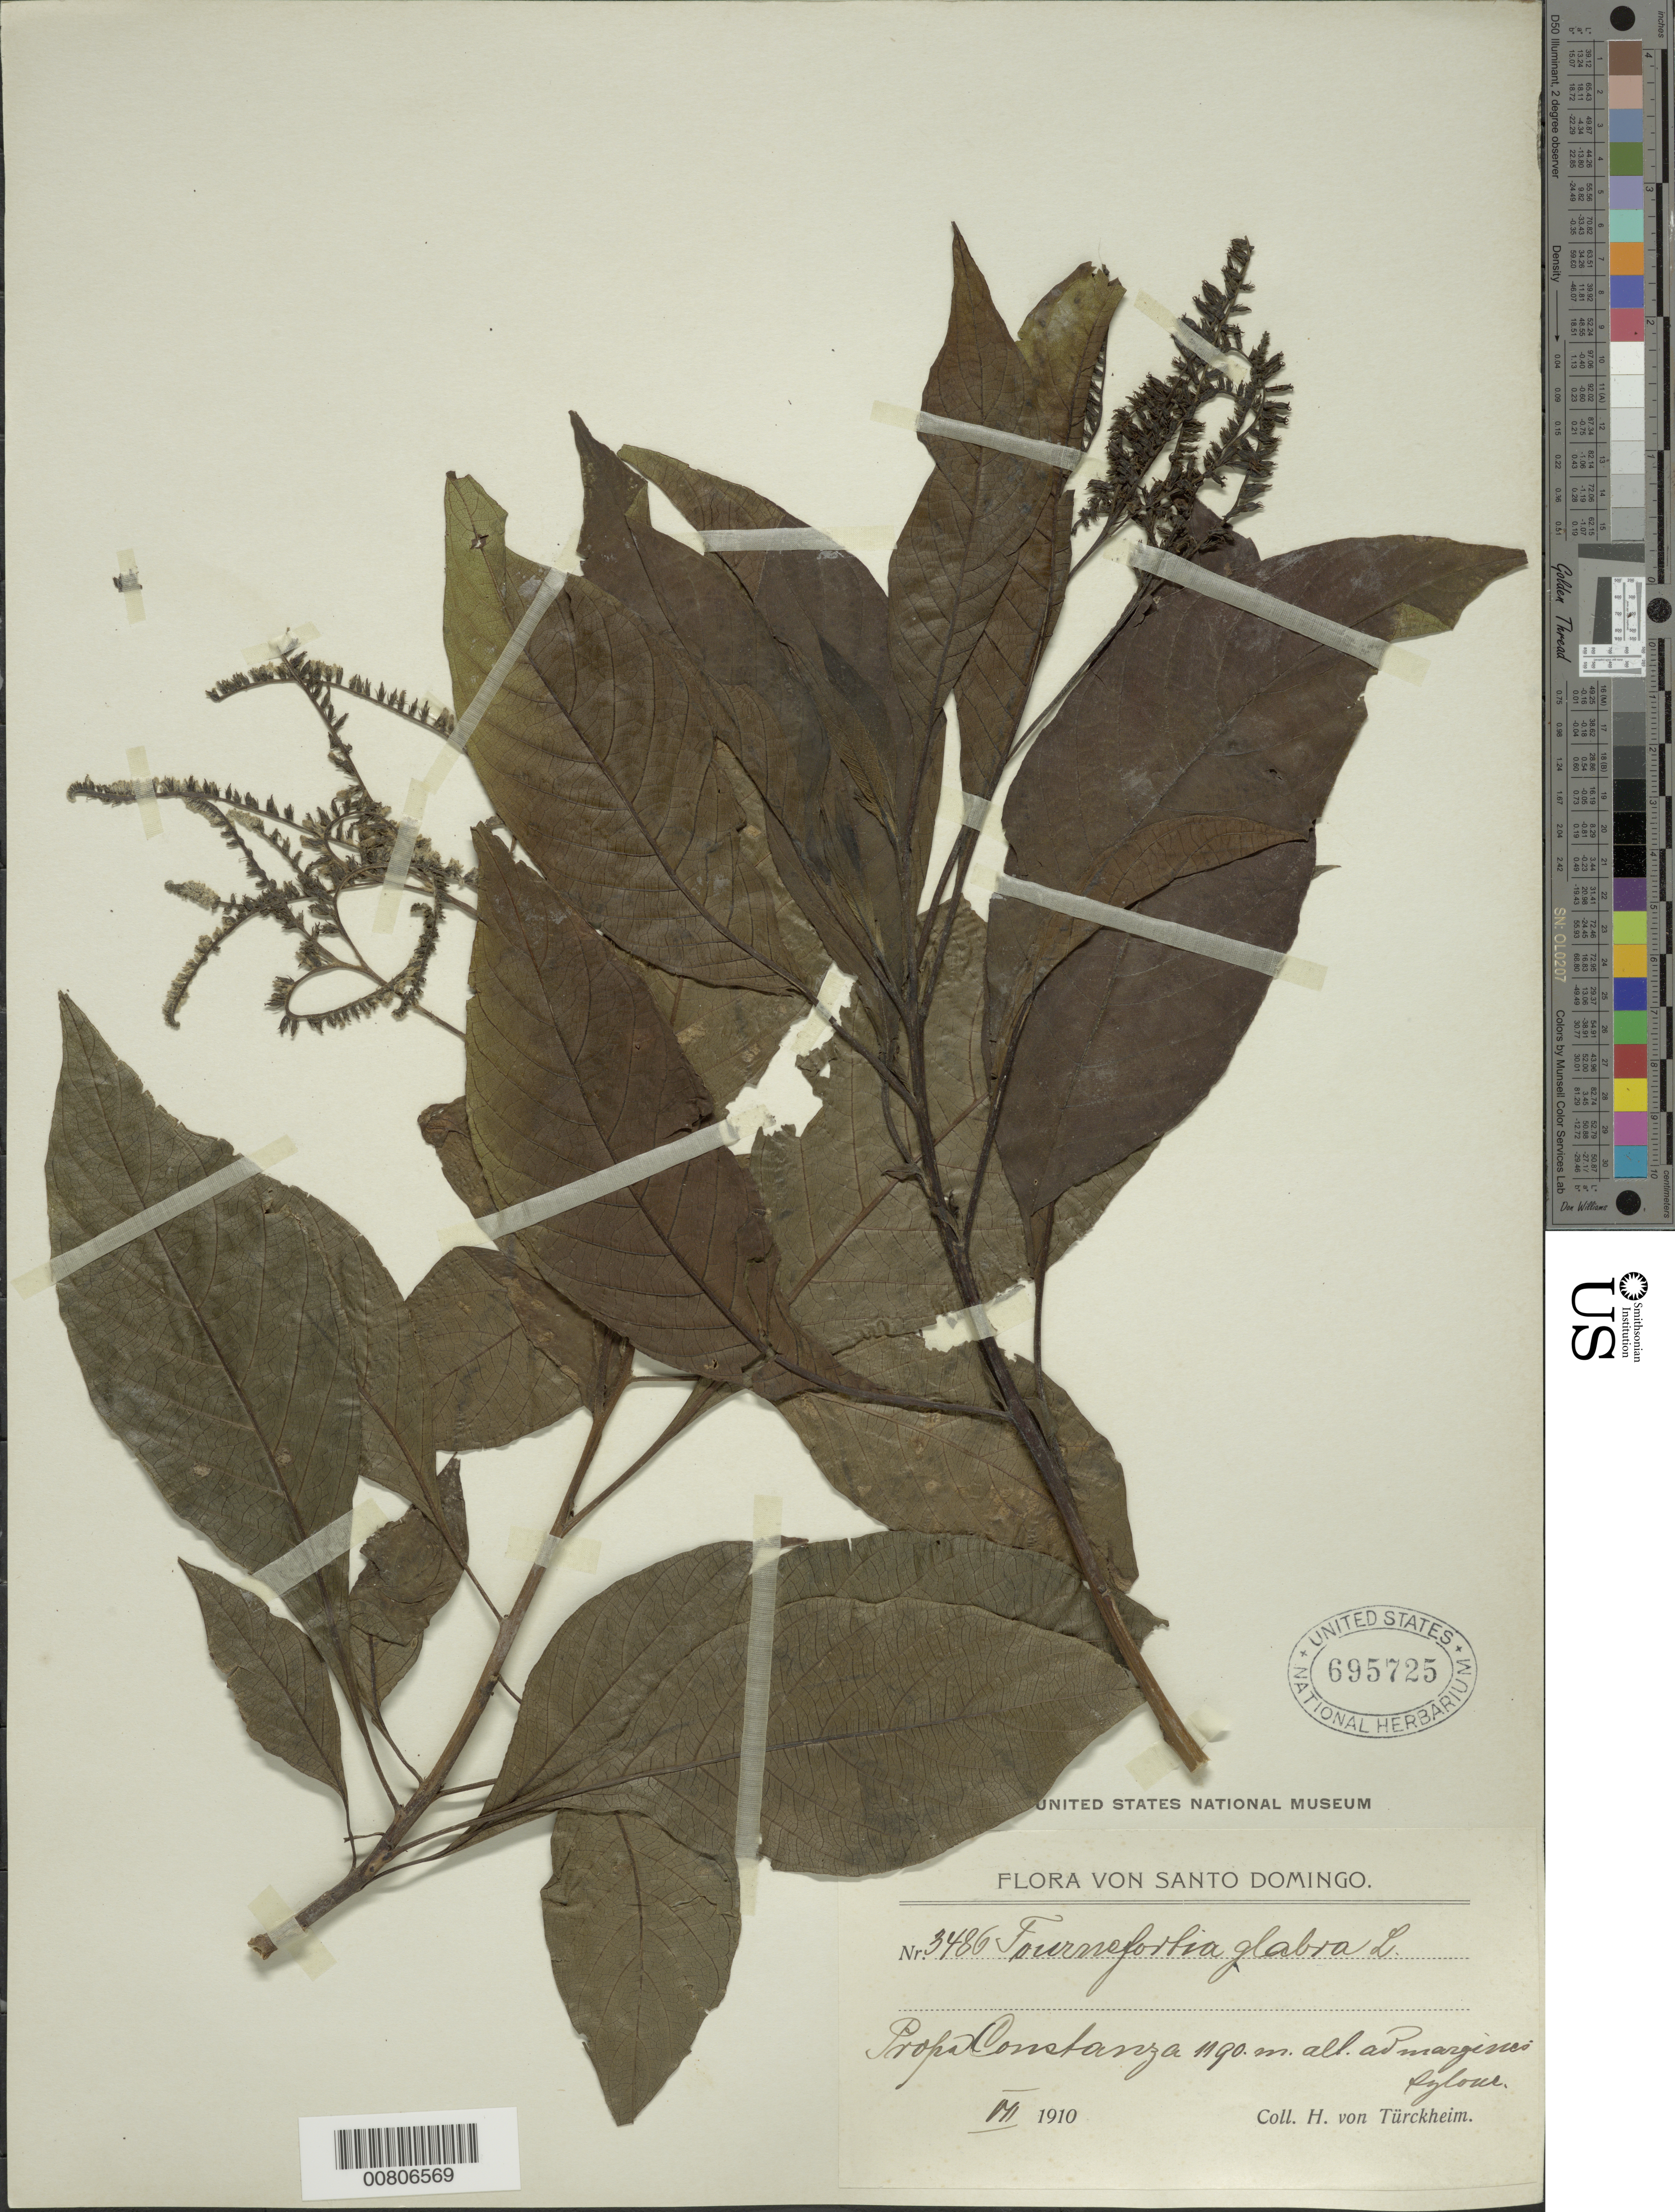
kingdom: Plantae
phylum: Tracheophyta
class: Magnoliopsida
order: Boraginales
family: Heliotropiaceae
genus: Tournefortia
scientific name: Tournefortia foetidissima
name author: L.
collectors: H. von Türckheim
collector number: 3486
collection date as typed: Jun 1910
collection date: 1910-06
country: Dominican Republic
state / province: La Vega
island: Hispaniola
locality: Constanza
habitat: Margines sylvis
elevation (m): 1190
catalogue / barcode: US 695725